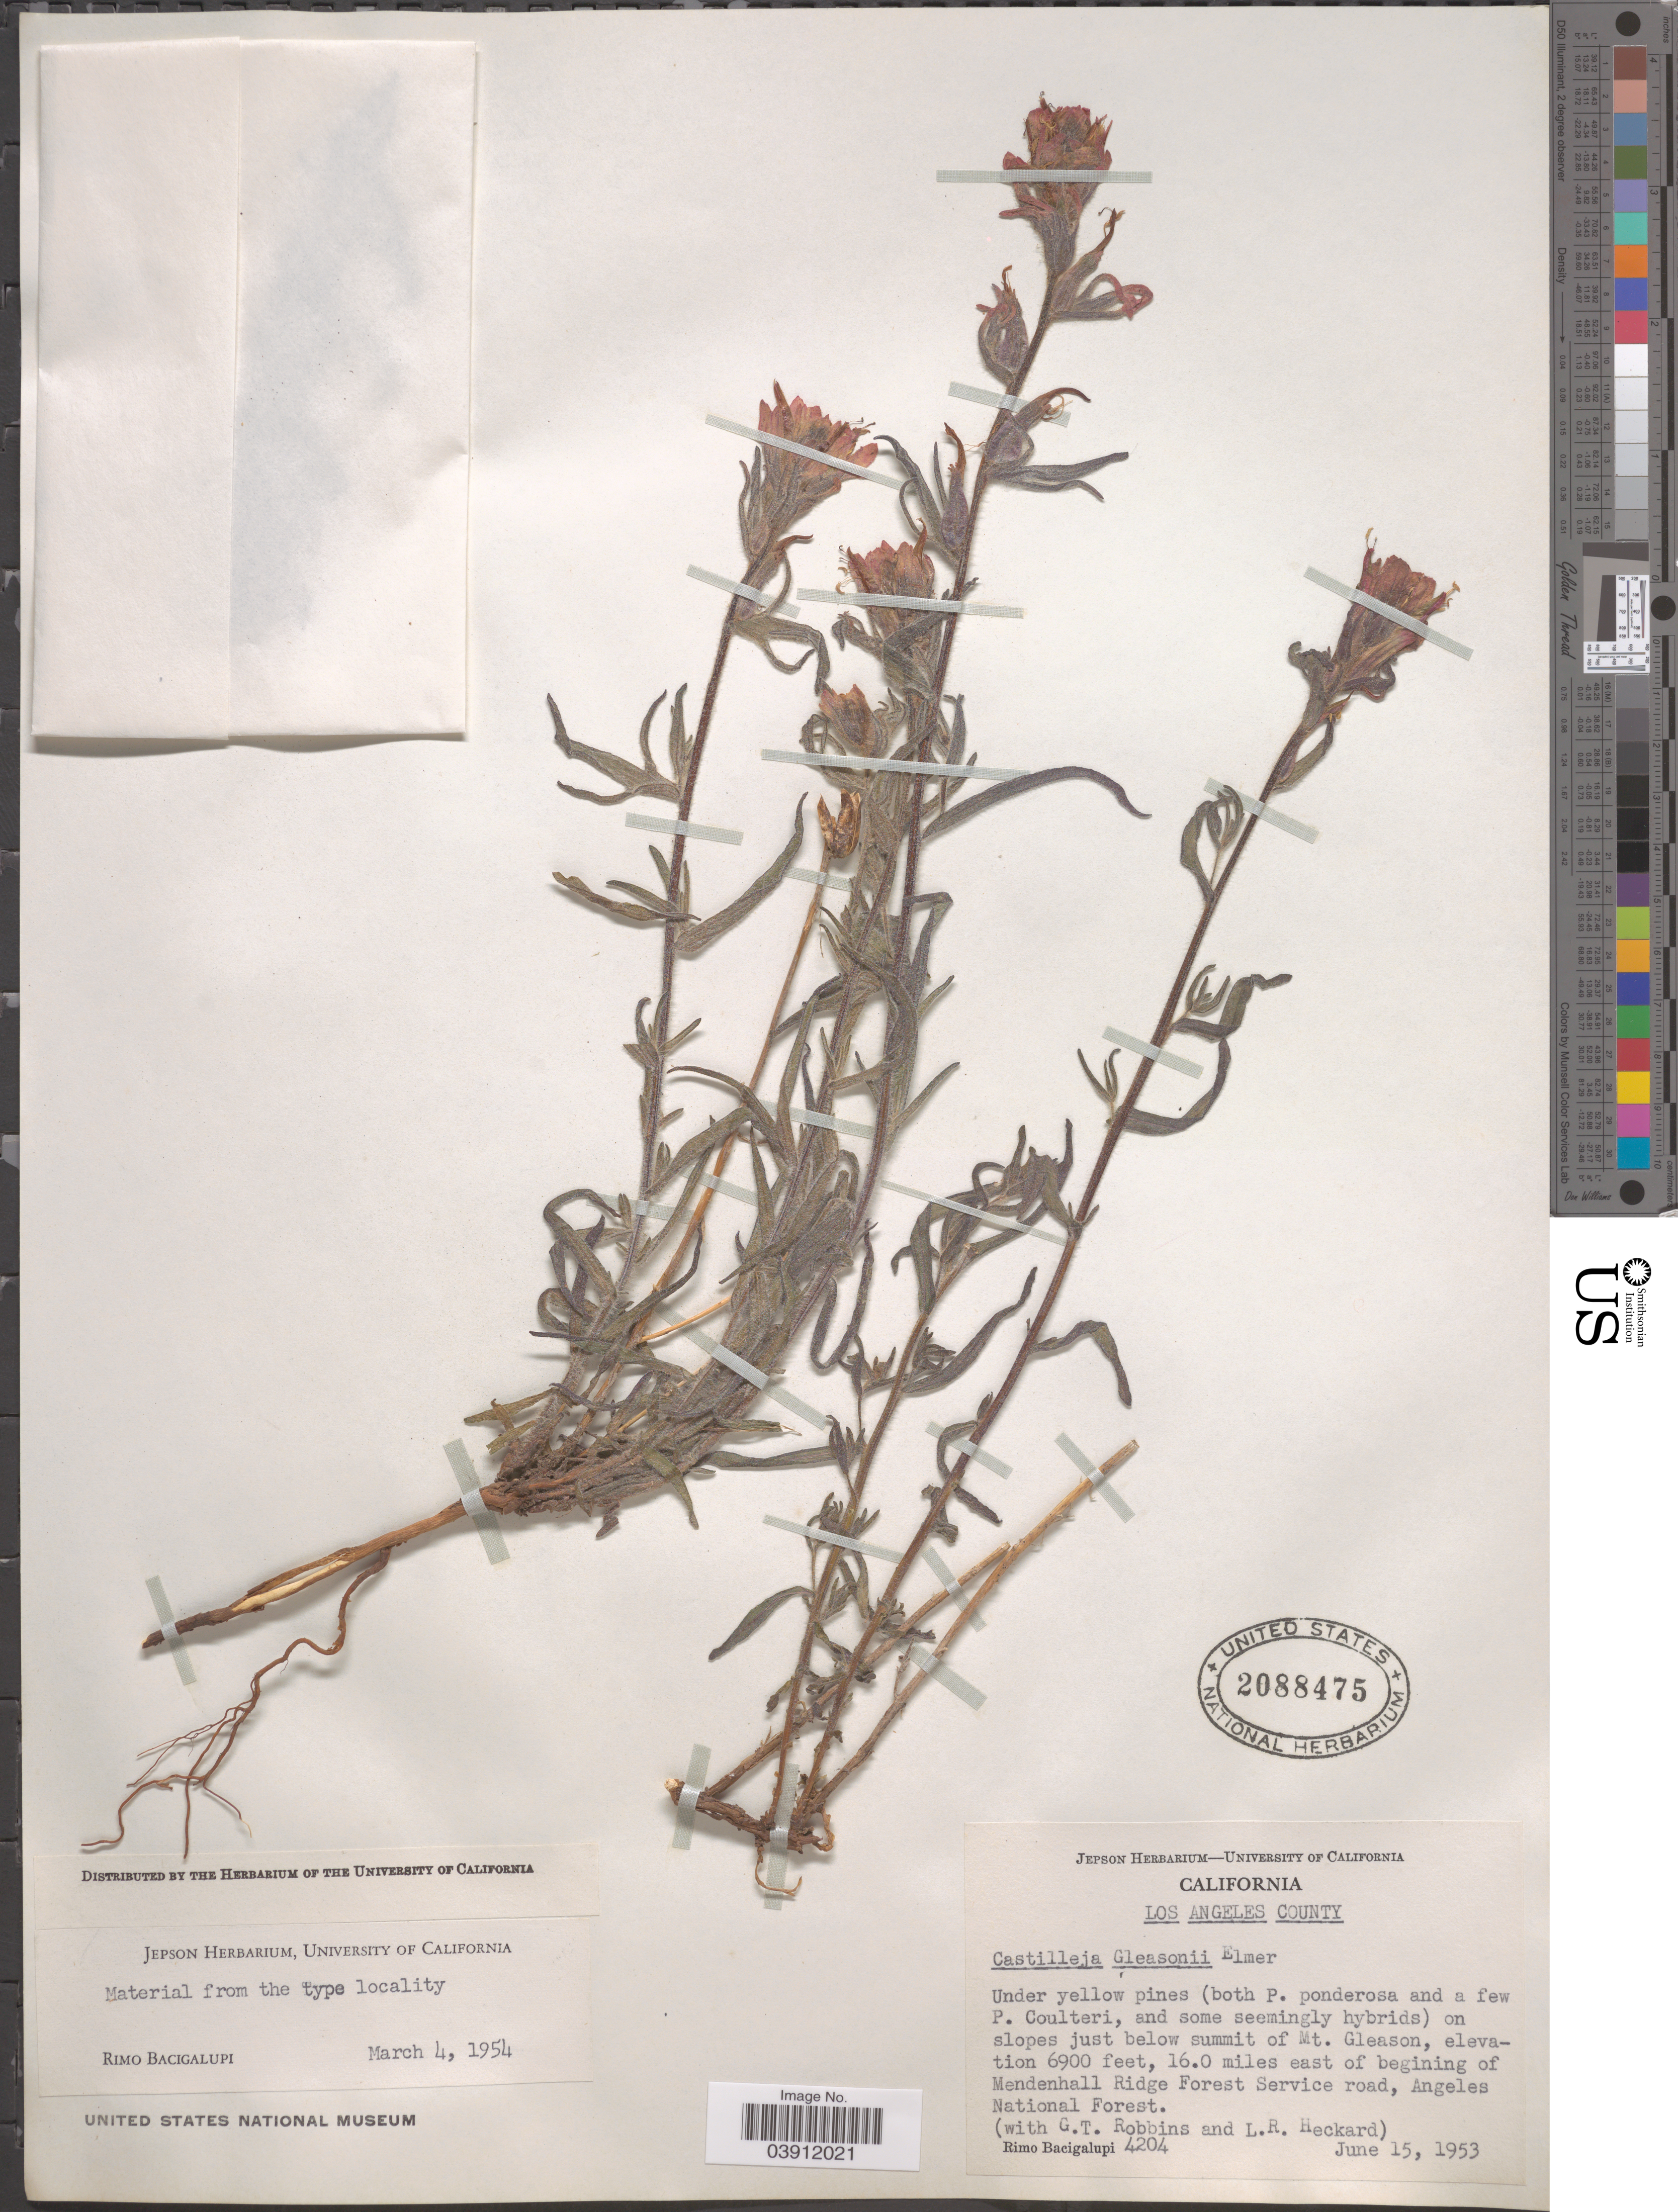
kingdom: Plantae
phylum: Tracheophyta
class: Magnoliopsida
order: Lamiales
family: Orobanchaceae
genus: Castilleja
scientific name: Castilleja gleasonii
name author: Elmer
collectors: R. Bacigalupi, G. T. Robbins & L. R. Heckard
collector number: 4204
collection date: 1953-06-15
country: United States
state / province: California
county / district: Los Angeles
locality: Los Angeles County. On slopes just below summit of Mt. Gleason, 16.0 miles east of beginning of Mendenhall Ridge Forest Service road, Angeles National Forest.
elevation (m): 2103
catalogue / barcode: US 2088475